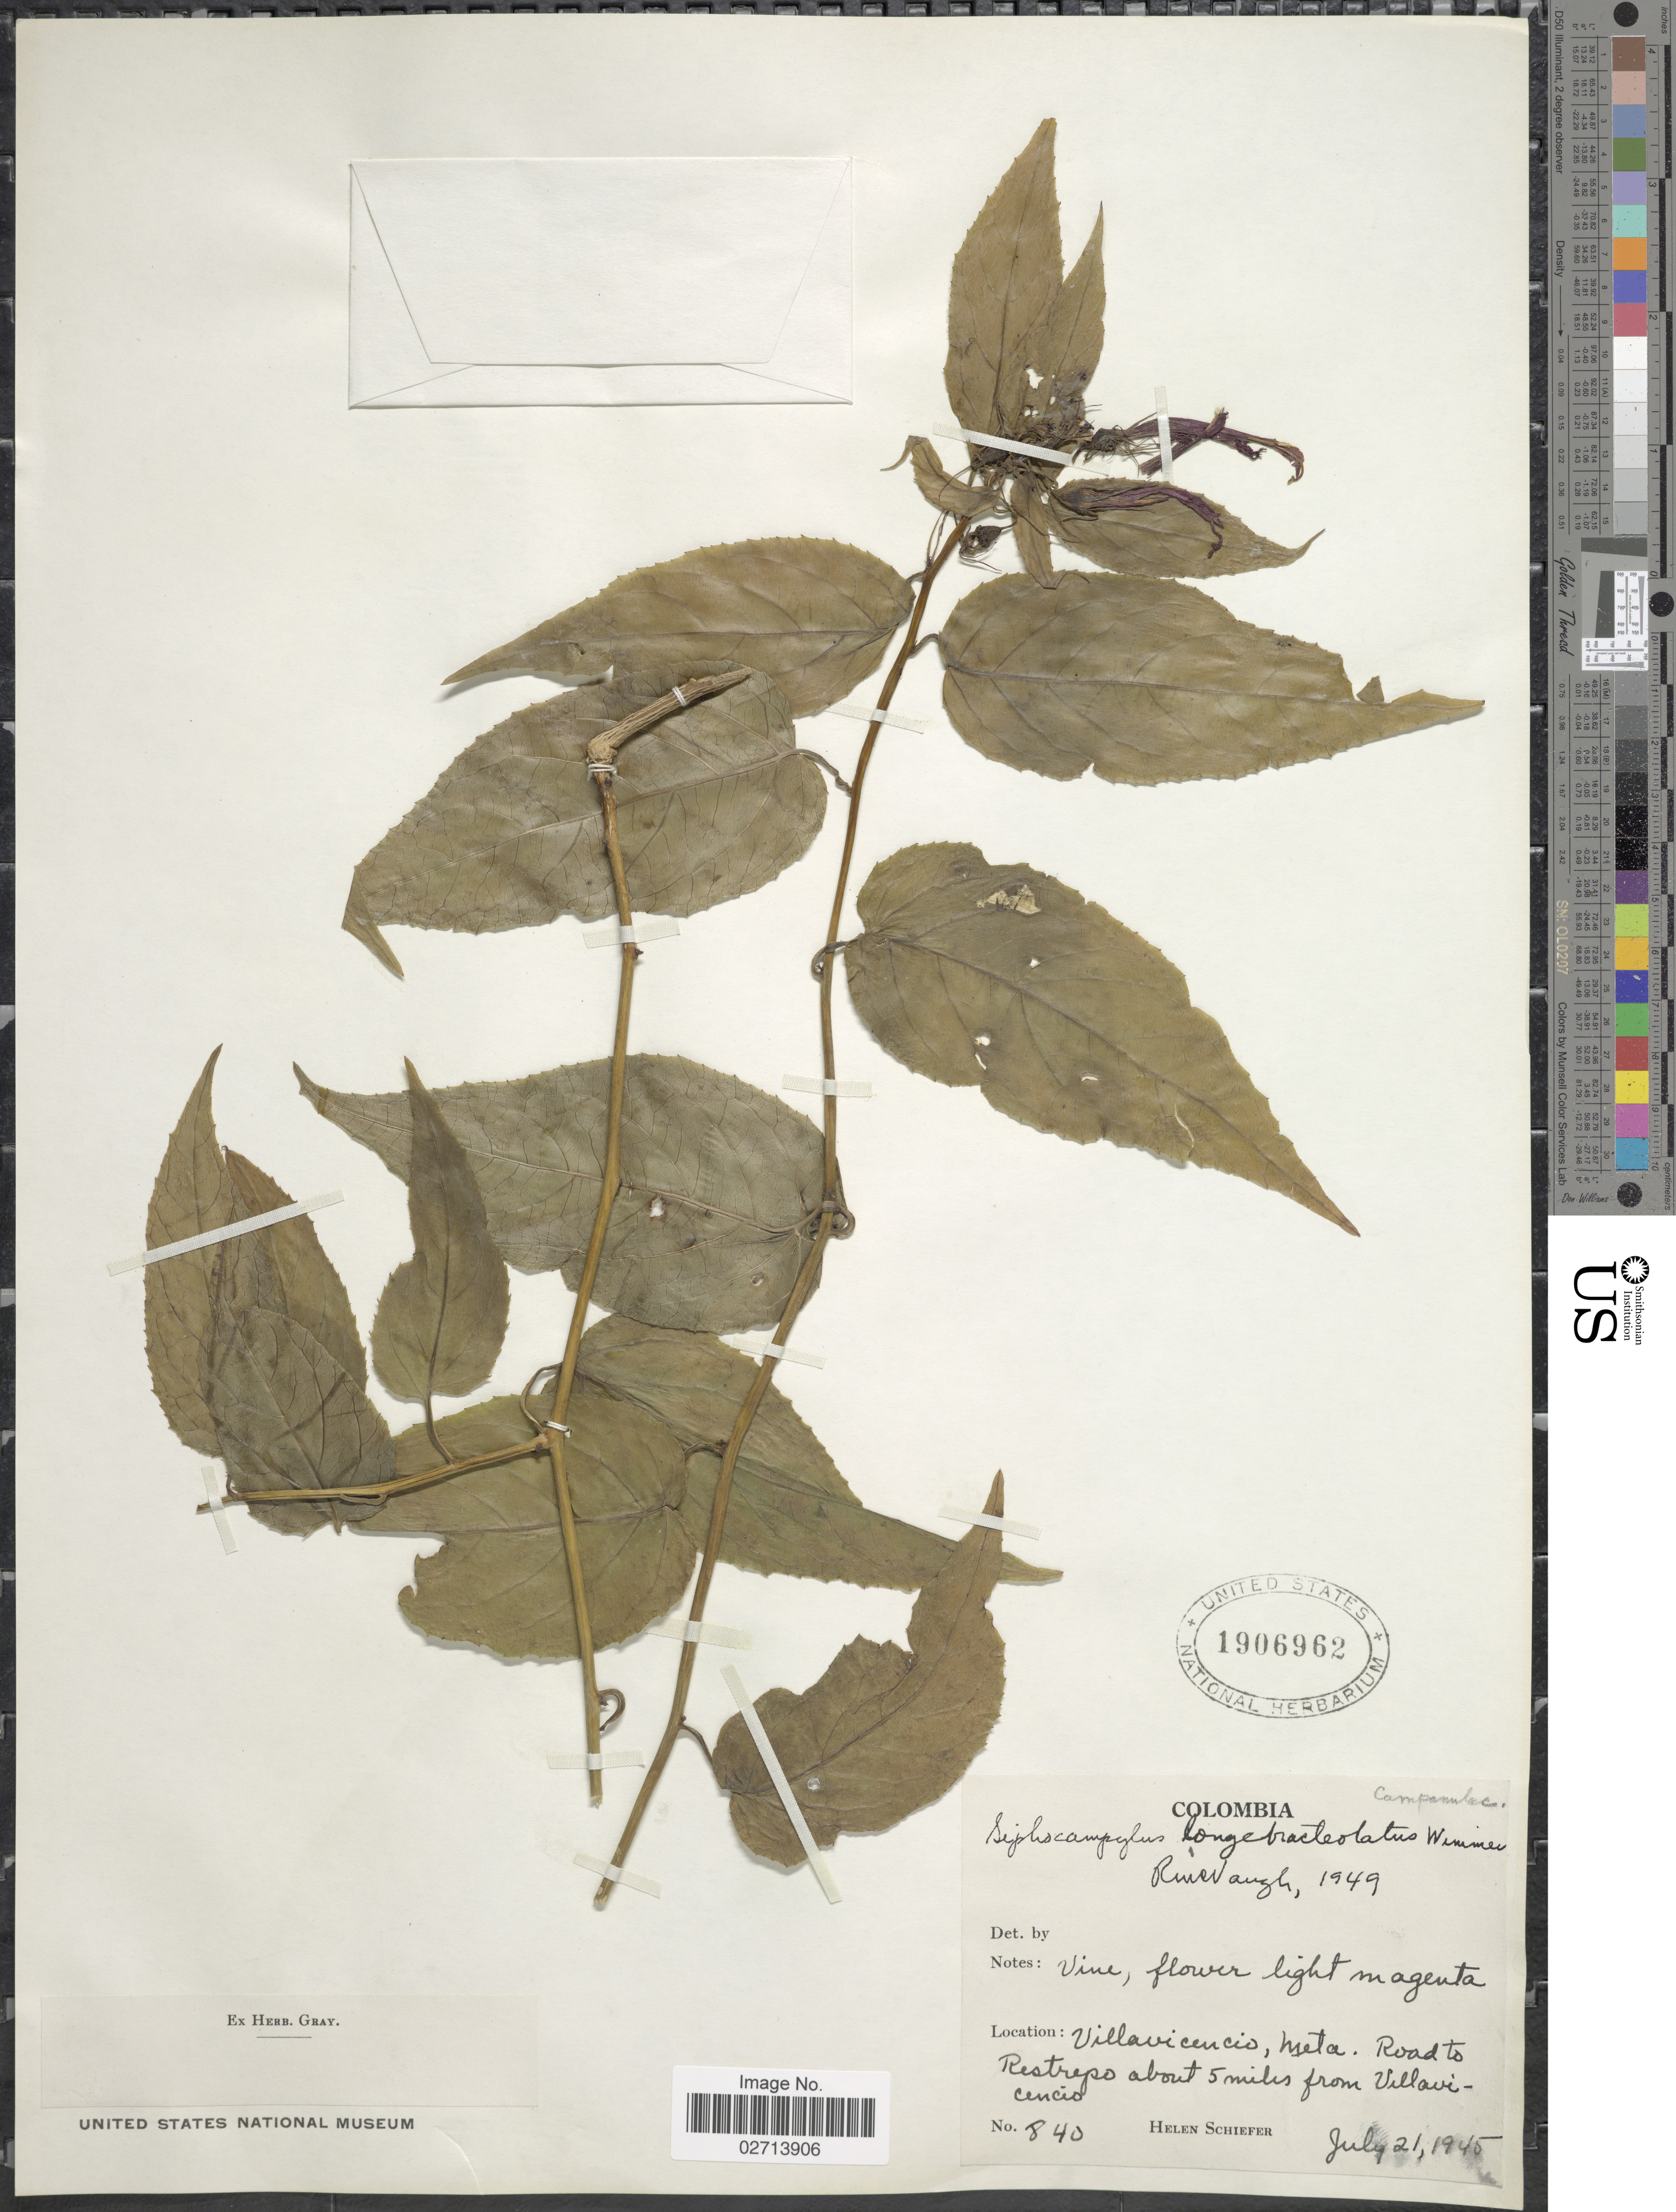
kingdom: Plantae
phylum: Tracheophyta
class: Magnoliopsida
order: Asterales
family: Campanulaceae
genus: Siphocampylus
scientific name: Siphocampylus longebracteolatus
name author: E. Wimm.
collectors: H. Schiefer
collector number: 840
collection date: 1945-07-21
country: Colombia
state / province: Meta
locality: Villavicencio, Meta. Road to Restreopo about 5 miles from Villavicencio.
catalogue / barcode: US 1906962